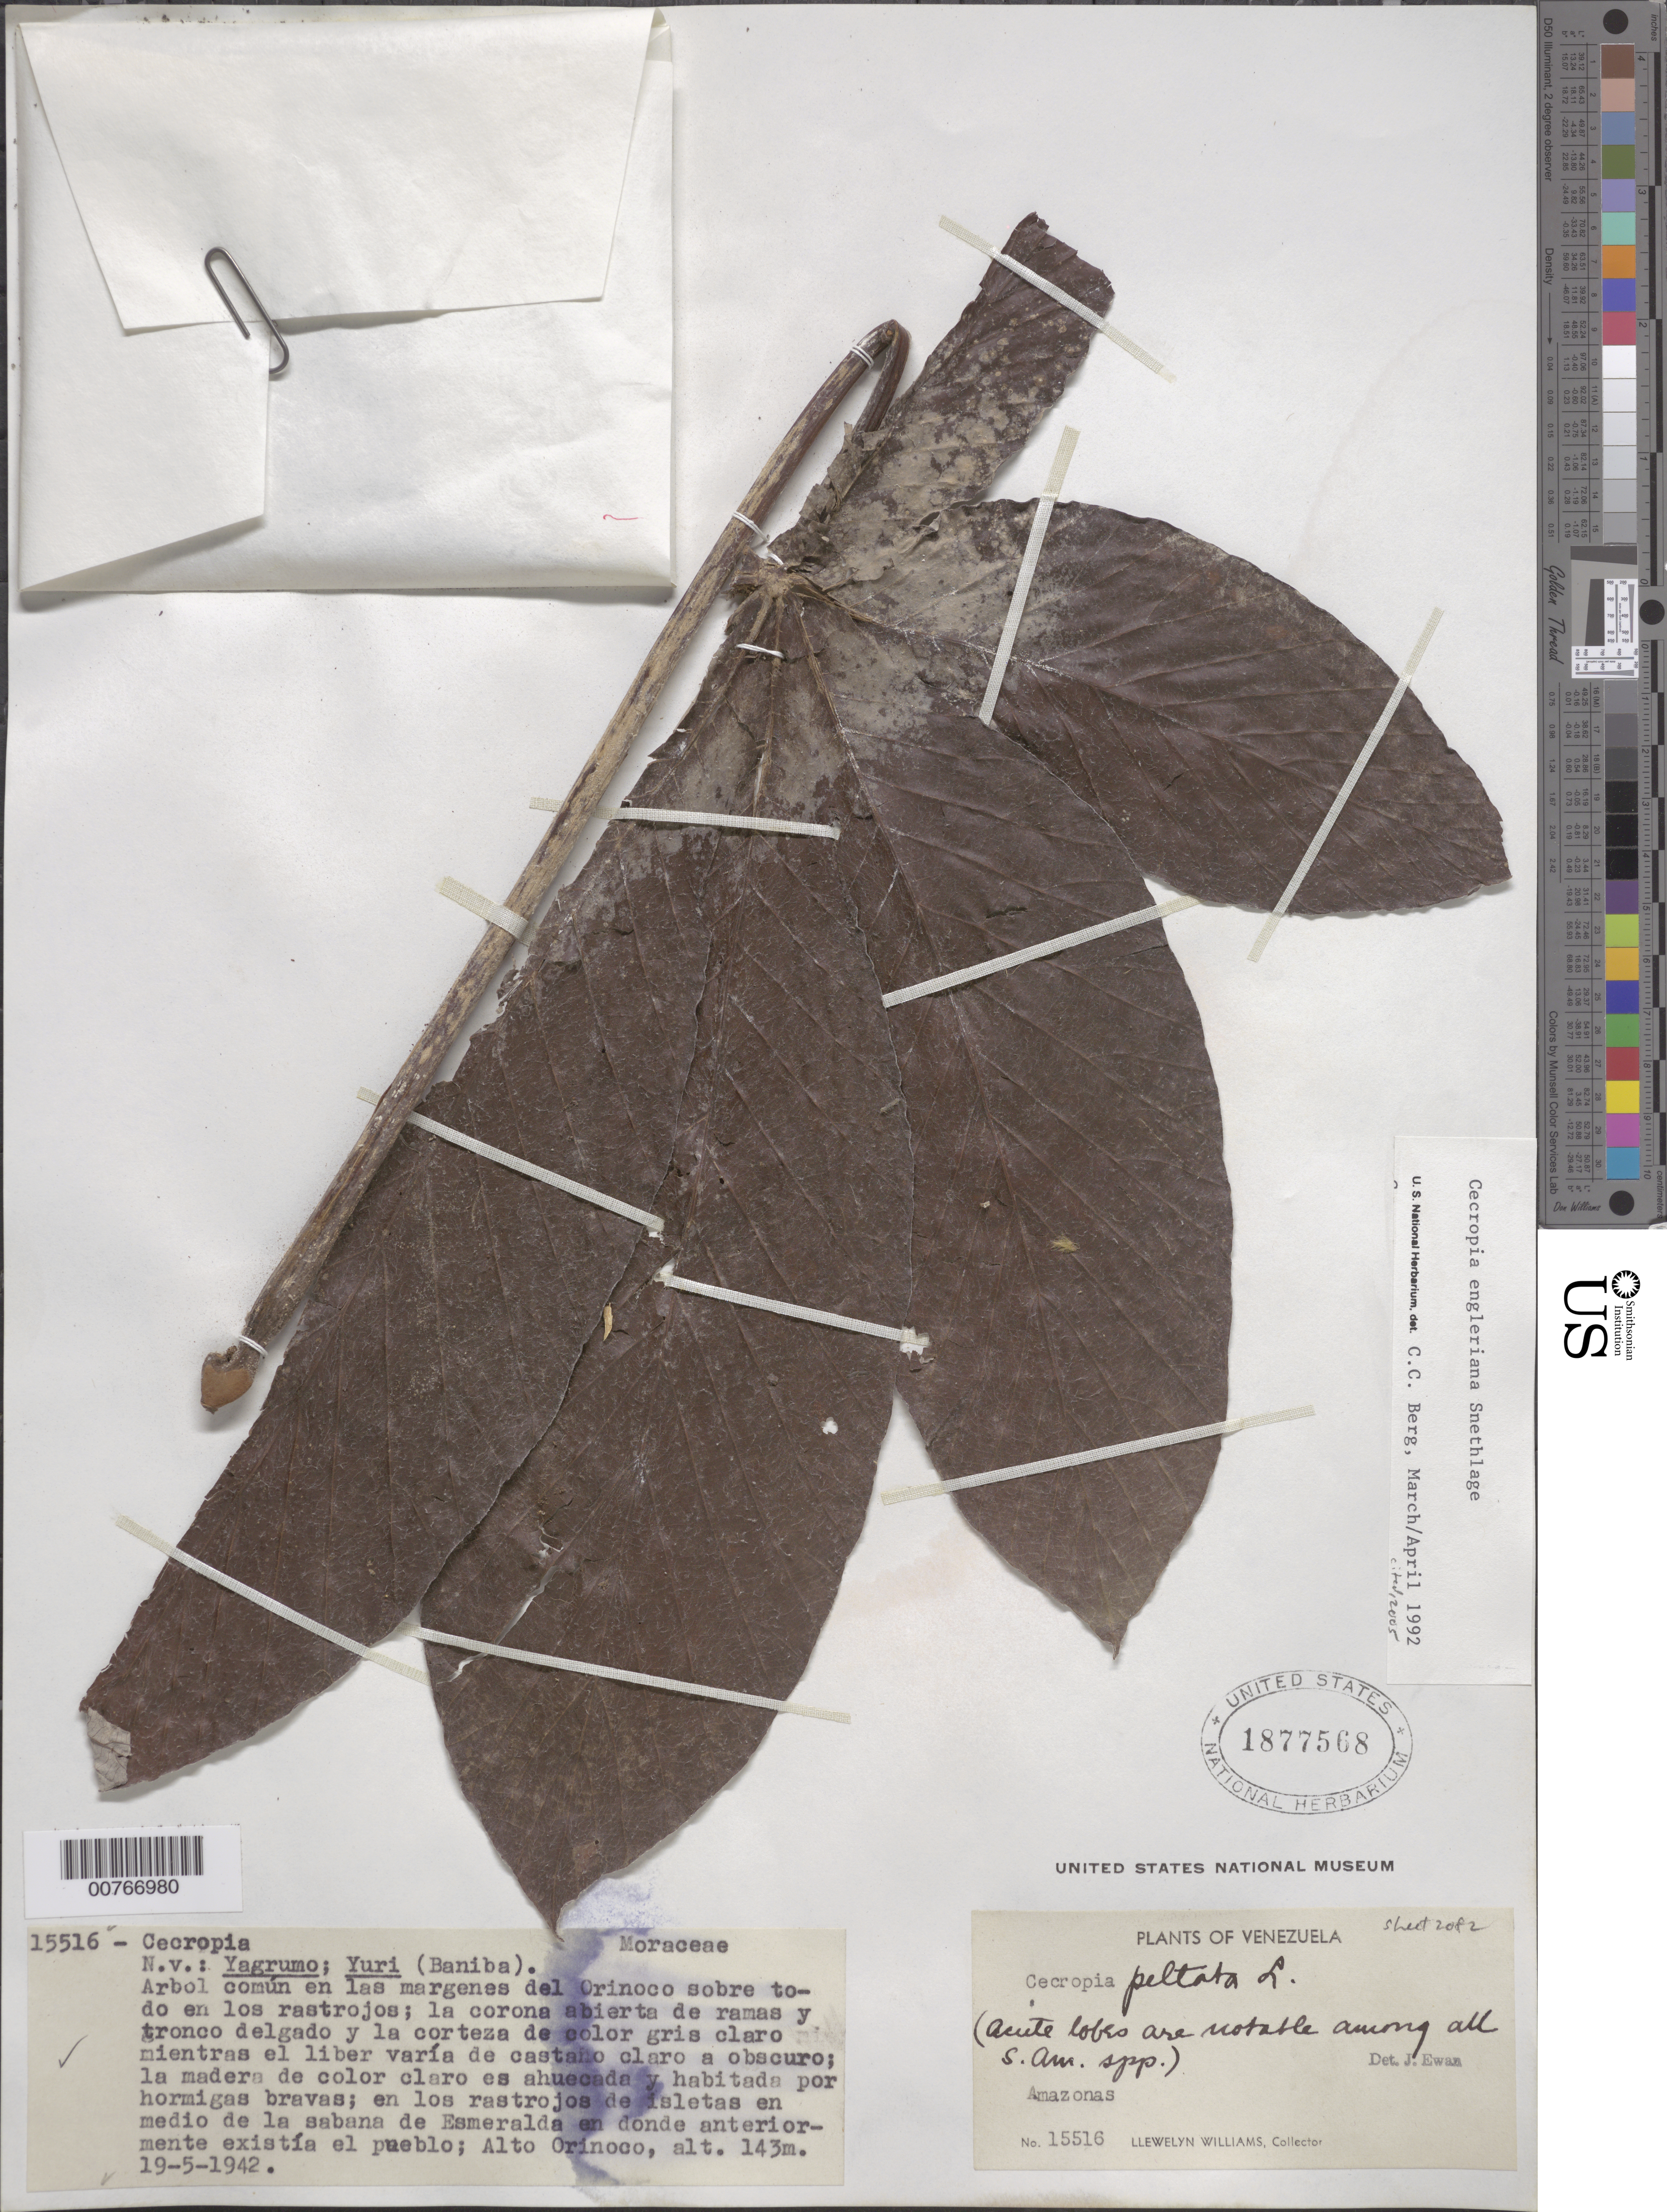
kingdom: Plantae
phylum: Tracheophyta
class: Magnoliopsida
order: Rosales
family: Urticaceae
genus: Cecropia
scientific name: Cecropia engleriana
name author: Snethl.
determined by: Berg, C. C.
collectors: Ll. Williams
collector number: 15516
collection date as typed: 19-May-42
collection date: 1942-05-19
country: Venezuela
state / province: Amazonas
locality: Esmeralda, Alto Orinoco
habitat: Margenes del rio; sobre todo en los rastrojos de isletas en medio de la sabana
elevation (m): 143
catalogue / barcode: US 1877568